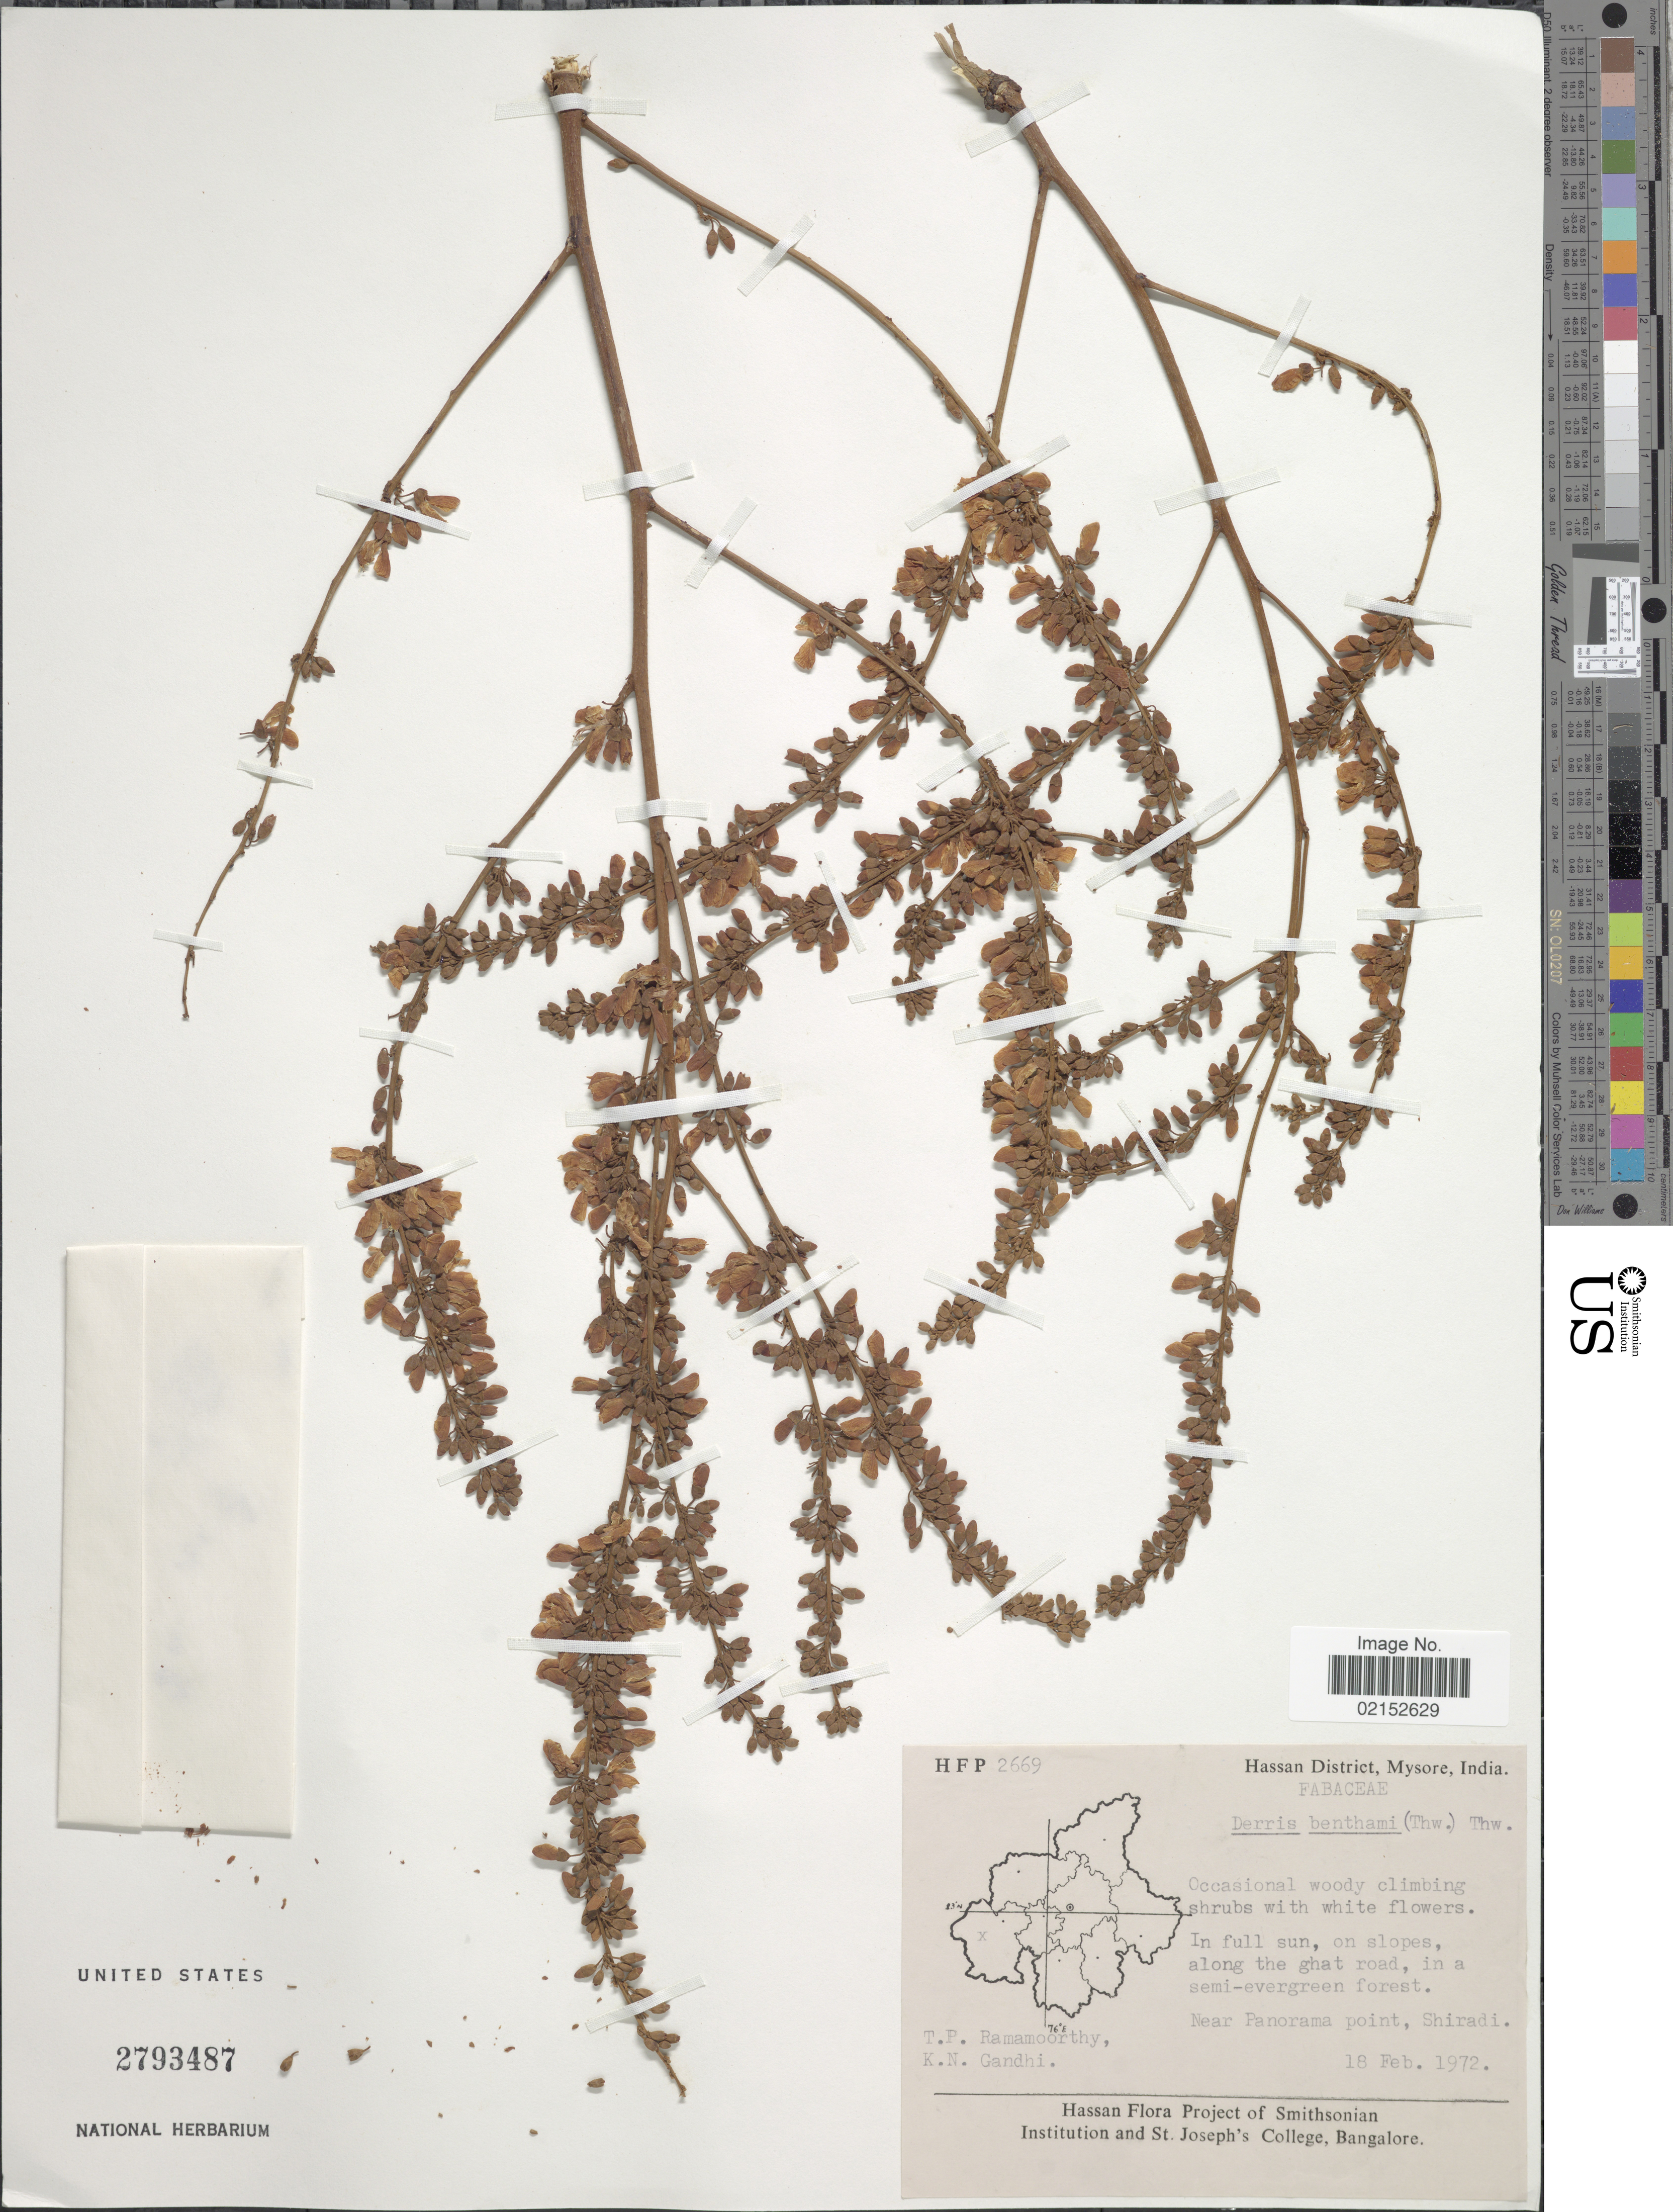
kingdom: Plantae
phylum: Tracheophyta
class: Magnoliopsida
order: Fabales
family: Fabaceae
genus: Derris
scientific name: Derris benthamii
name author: (Thwaites) Thwaites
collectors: T. P. Ramamoorthy & K. N. Gandhi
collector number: HFP 2669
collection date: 1972-02-18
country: India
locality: Hassan District, Mysore, Near Panorama point, Shiradi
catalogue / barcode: US 2793487